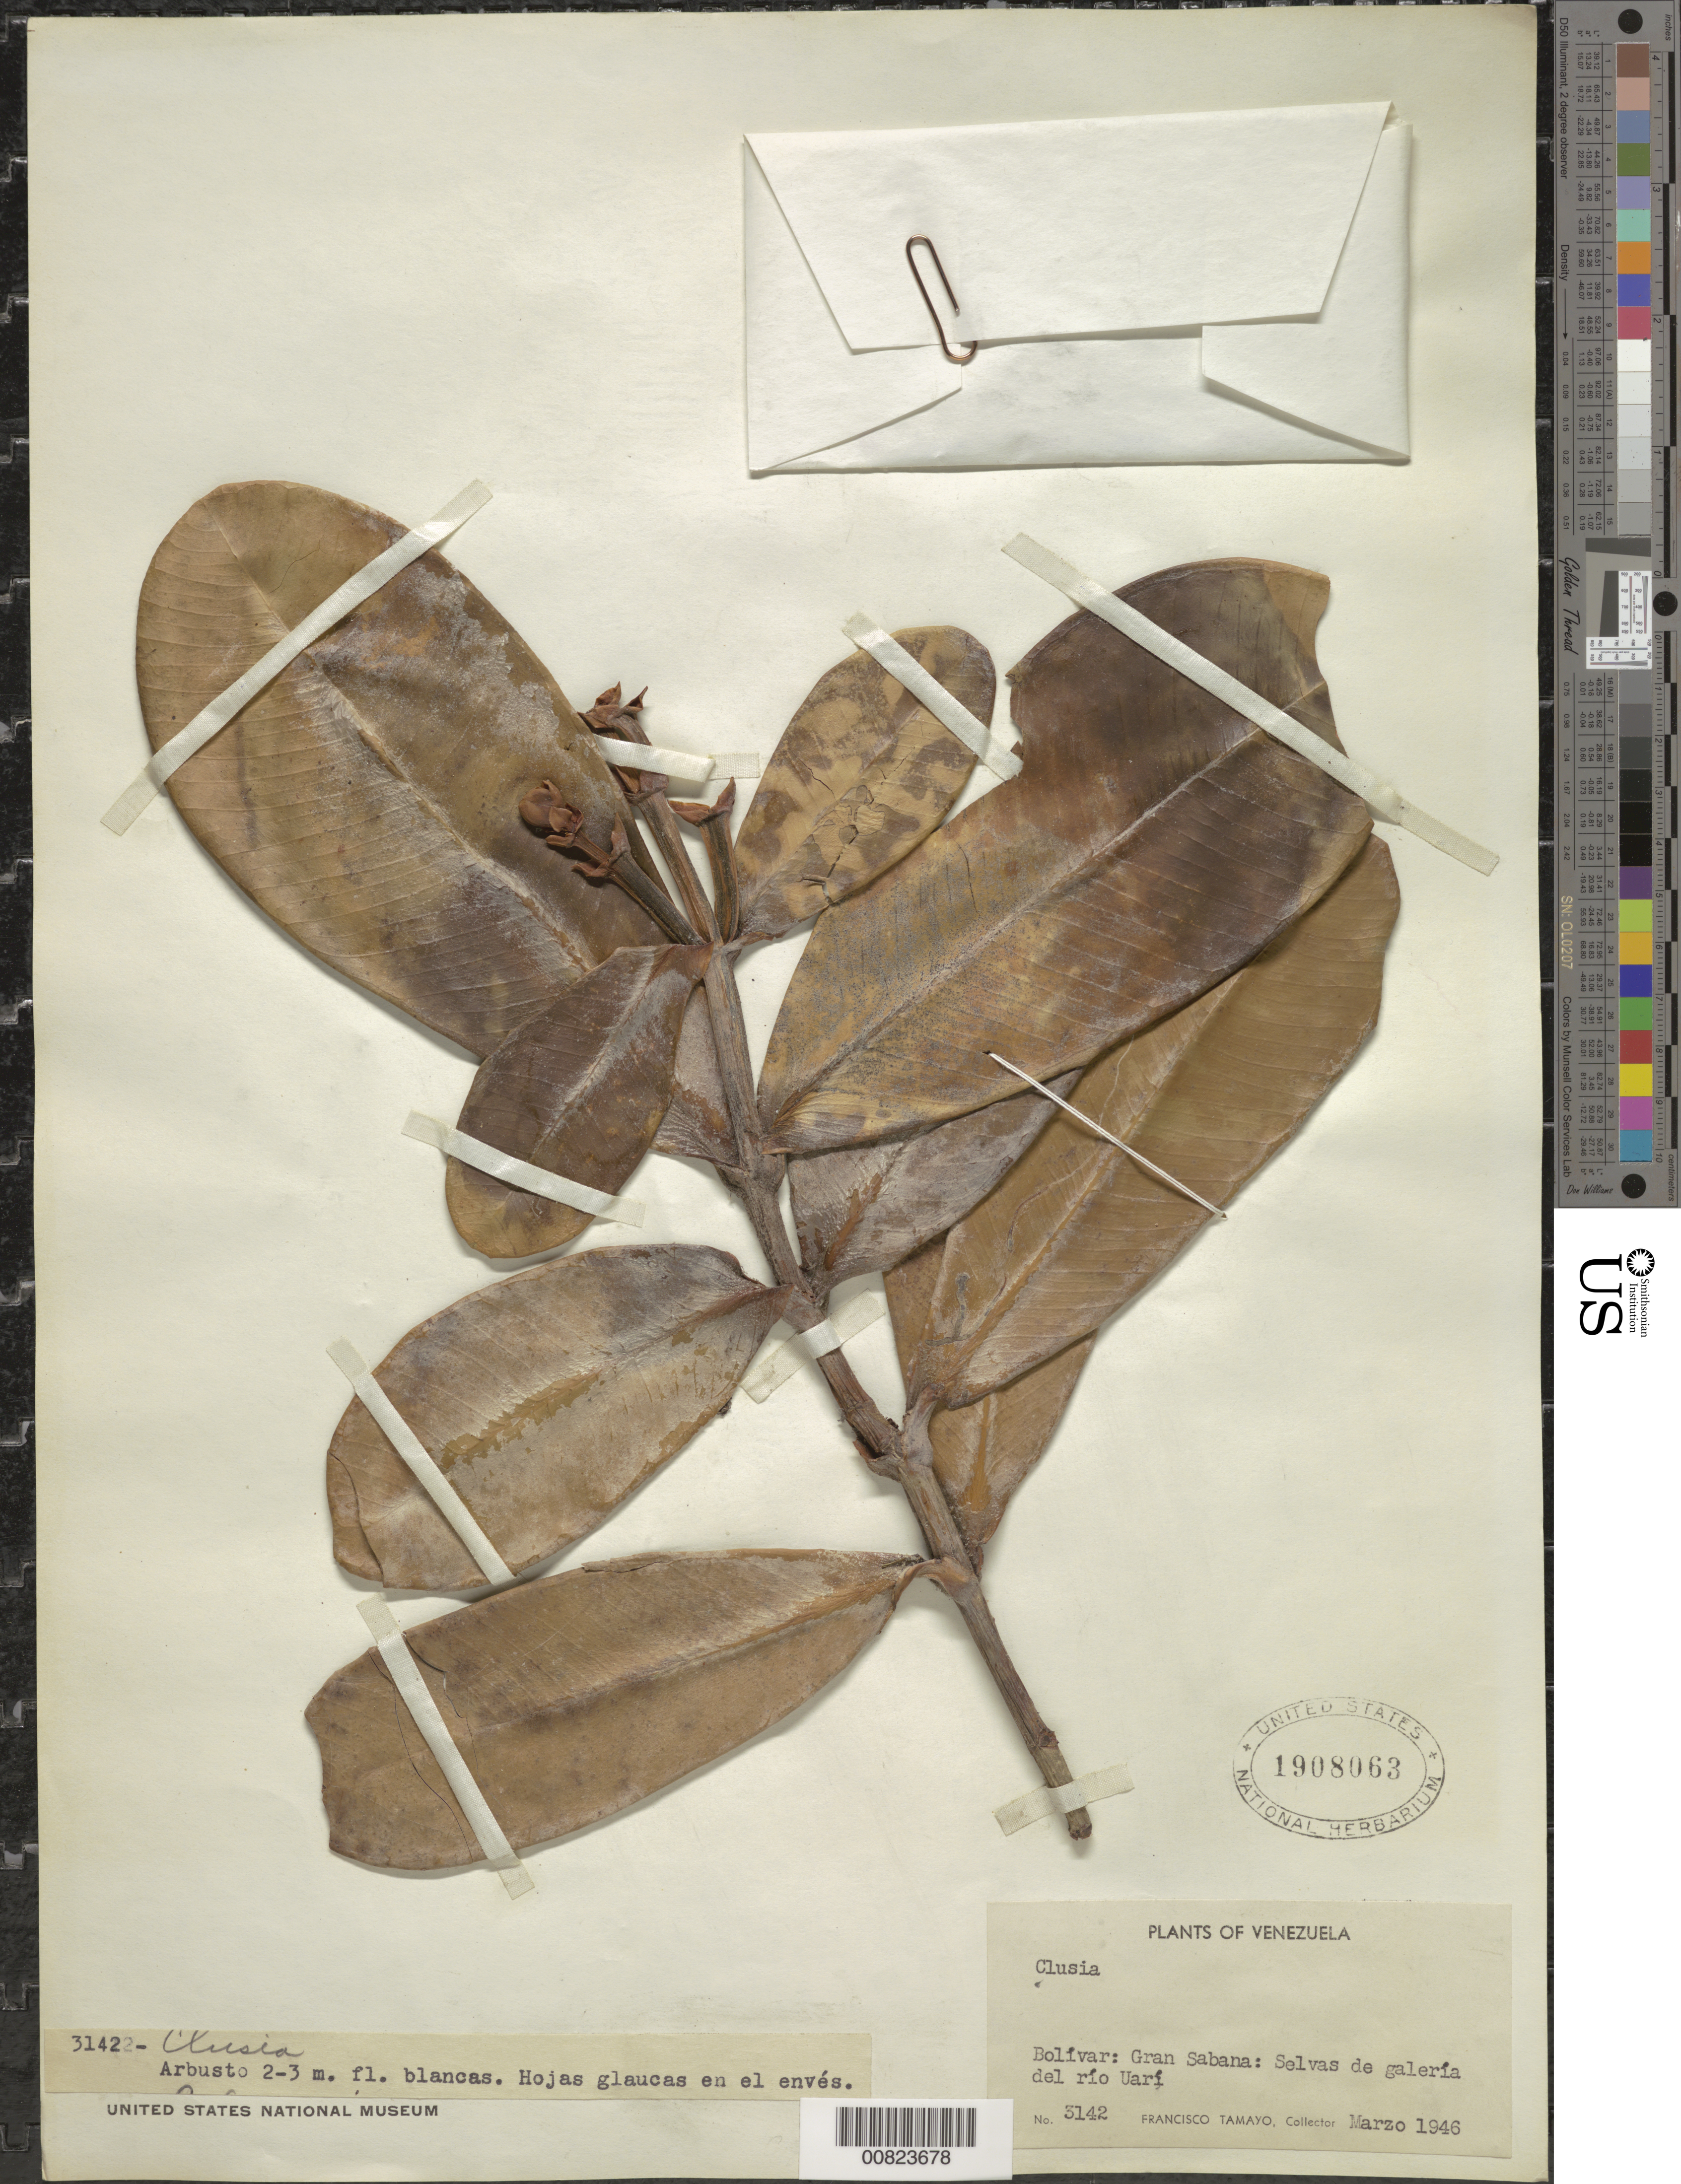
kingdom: Plantae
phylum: Tracheophyta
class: Magnoliopsida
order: Malpighiales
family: Clusiaceae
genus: Clusia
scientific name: Clusia sp.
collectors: F. Tamayo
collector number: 3142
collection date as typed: Mar-46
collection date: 1946-03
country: Venezuela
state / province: Bolívar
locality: Gran Sabana, Río Uarí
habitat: Selvas de galeria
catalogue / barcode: US 1908063